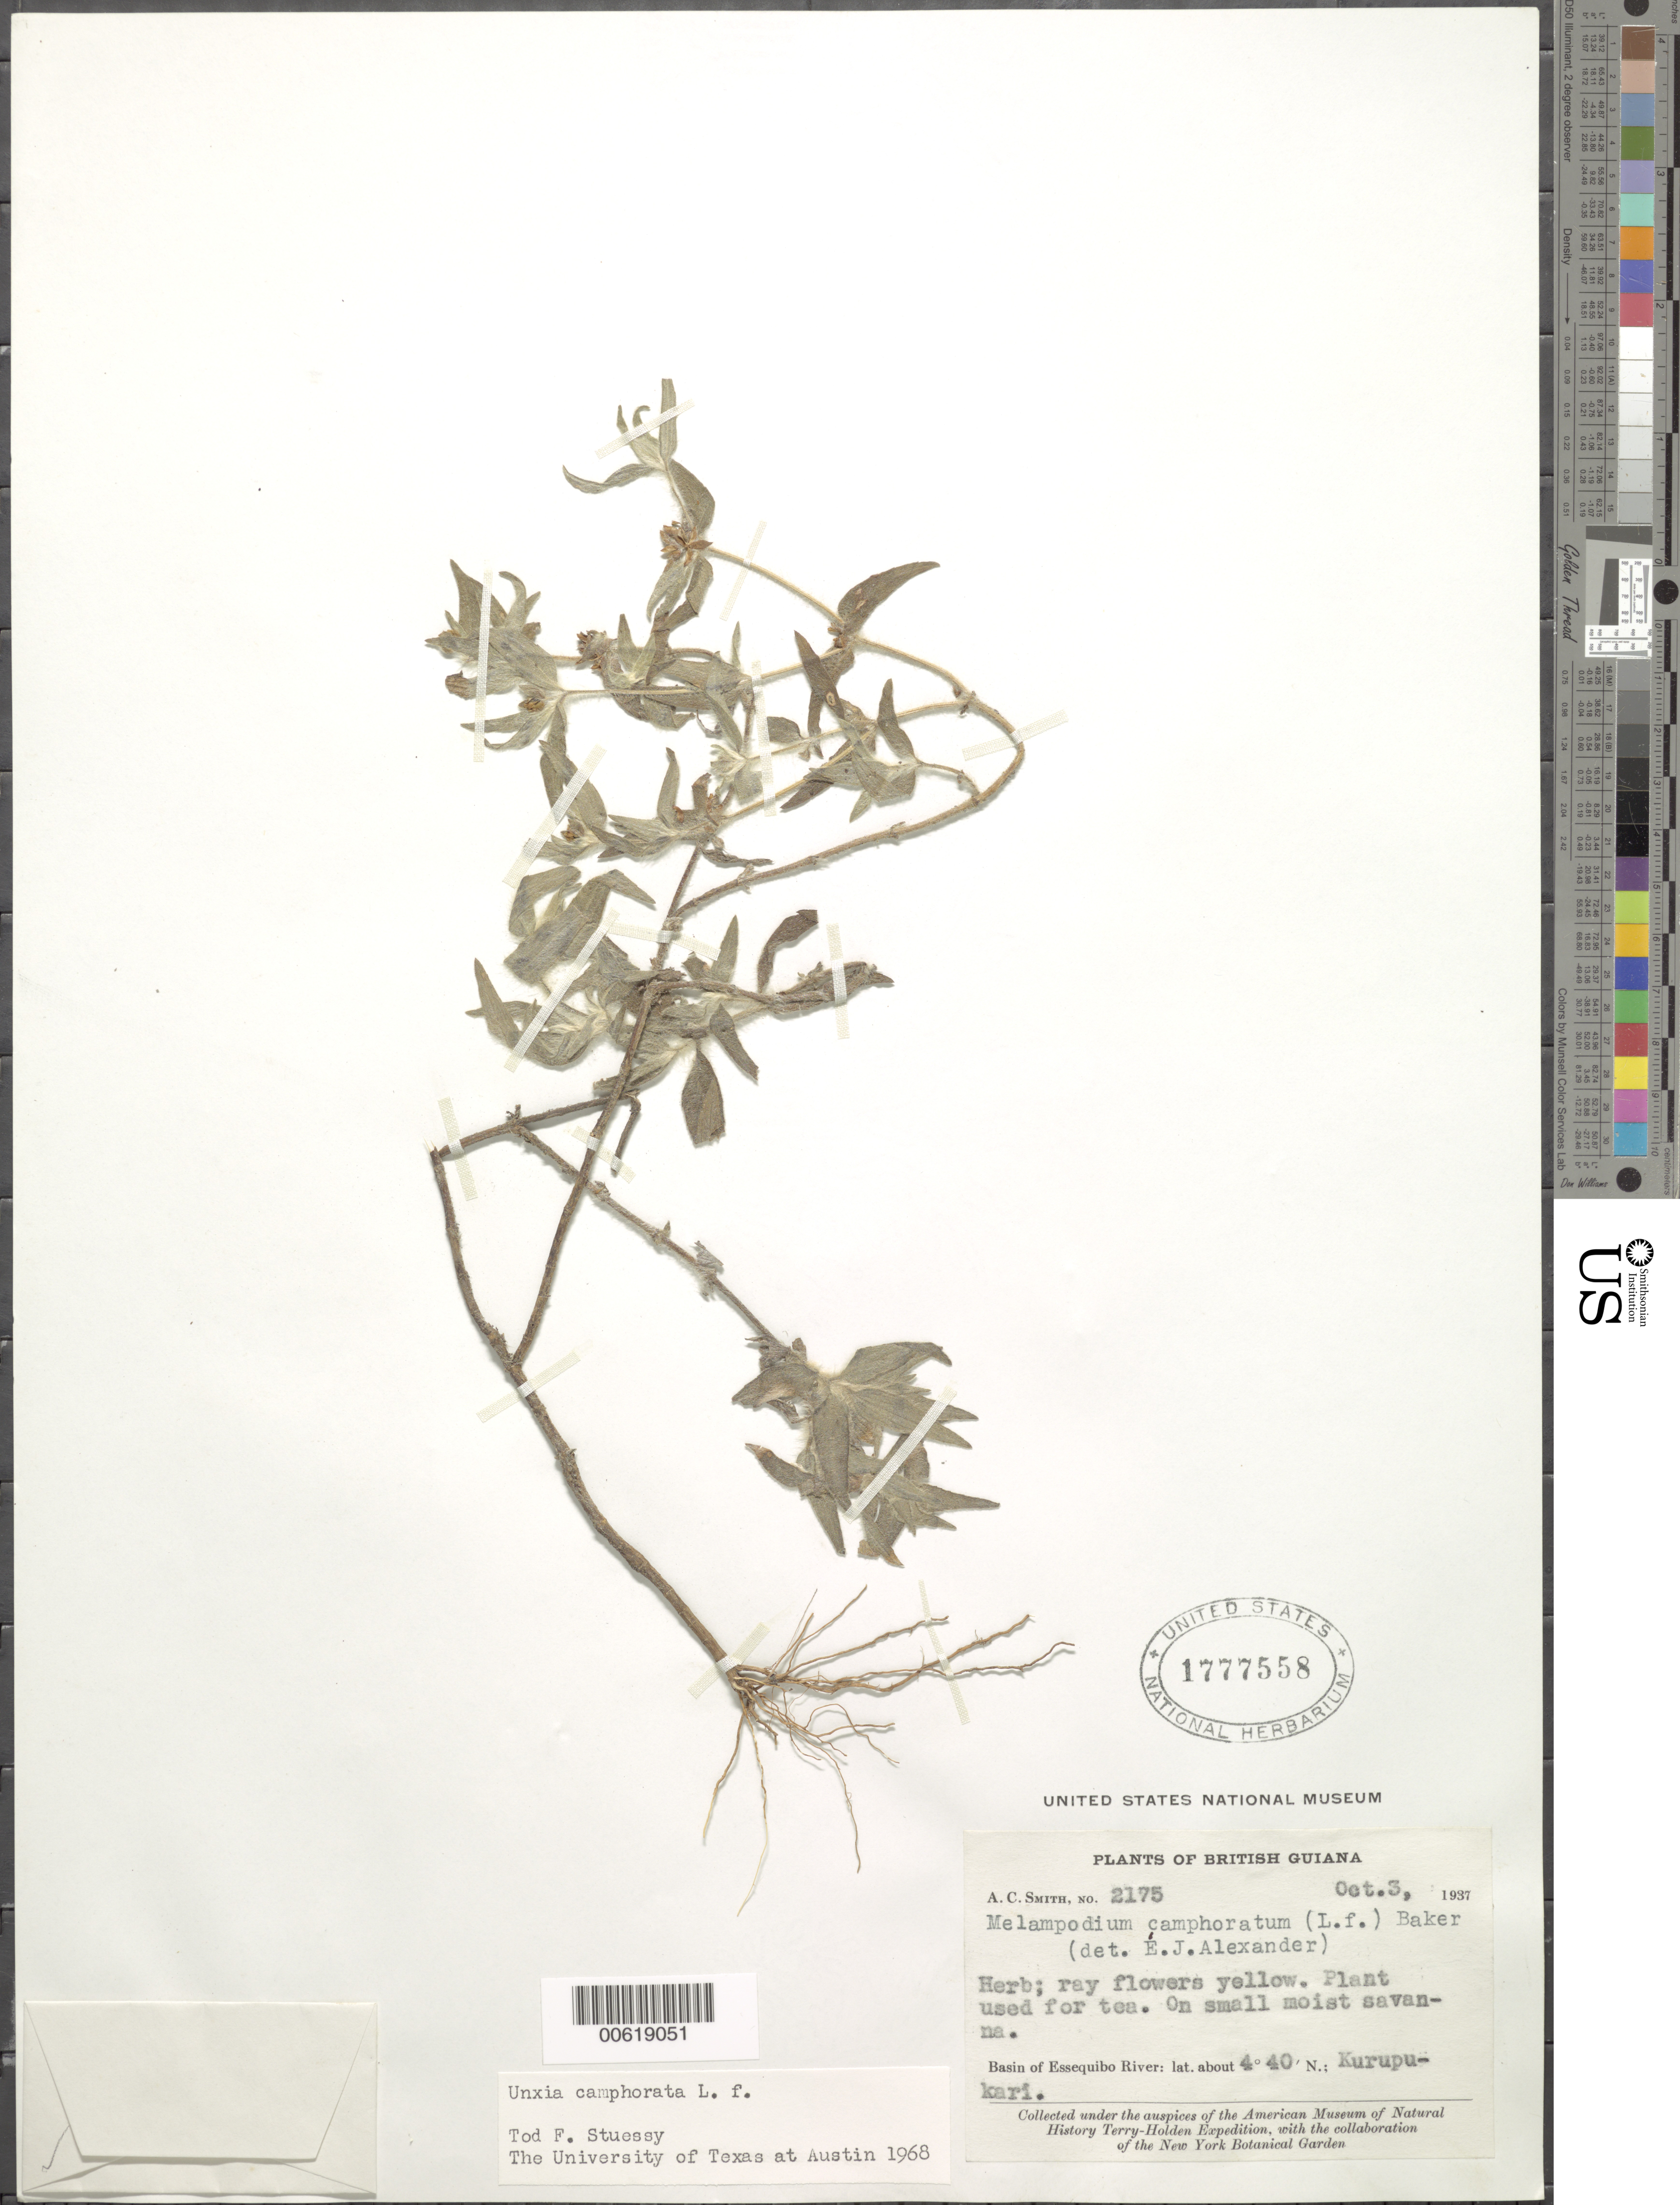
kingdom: Plantae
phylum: Tracheophyta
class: Magnoliopsida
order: Asterales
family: Asteraceae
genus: Unxia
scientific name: Unxia camphorata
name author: L. f.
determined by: Steussy, T. F.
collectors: A. C. Smith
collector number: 2175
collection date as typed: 3-Oct-37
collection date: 1937-10-03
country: Guyana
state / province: Potaro-Siparuni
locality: Kurupukari, Essequibo River basin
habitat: Small moist savanna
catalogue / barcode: US 1777558